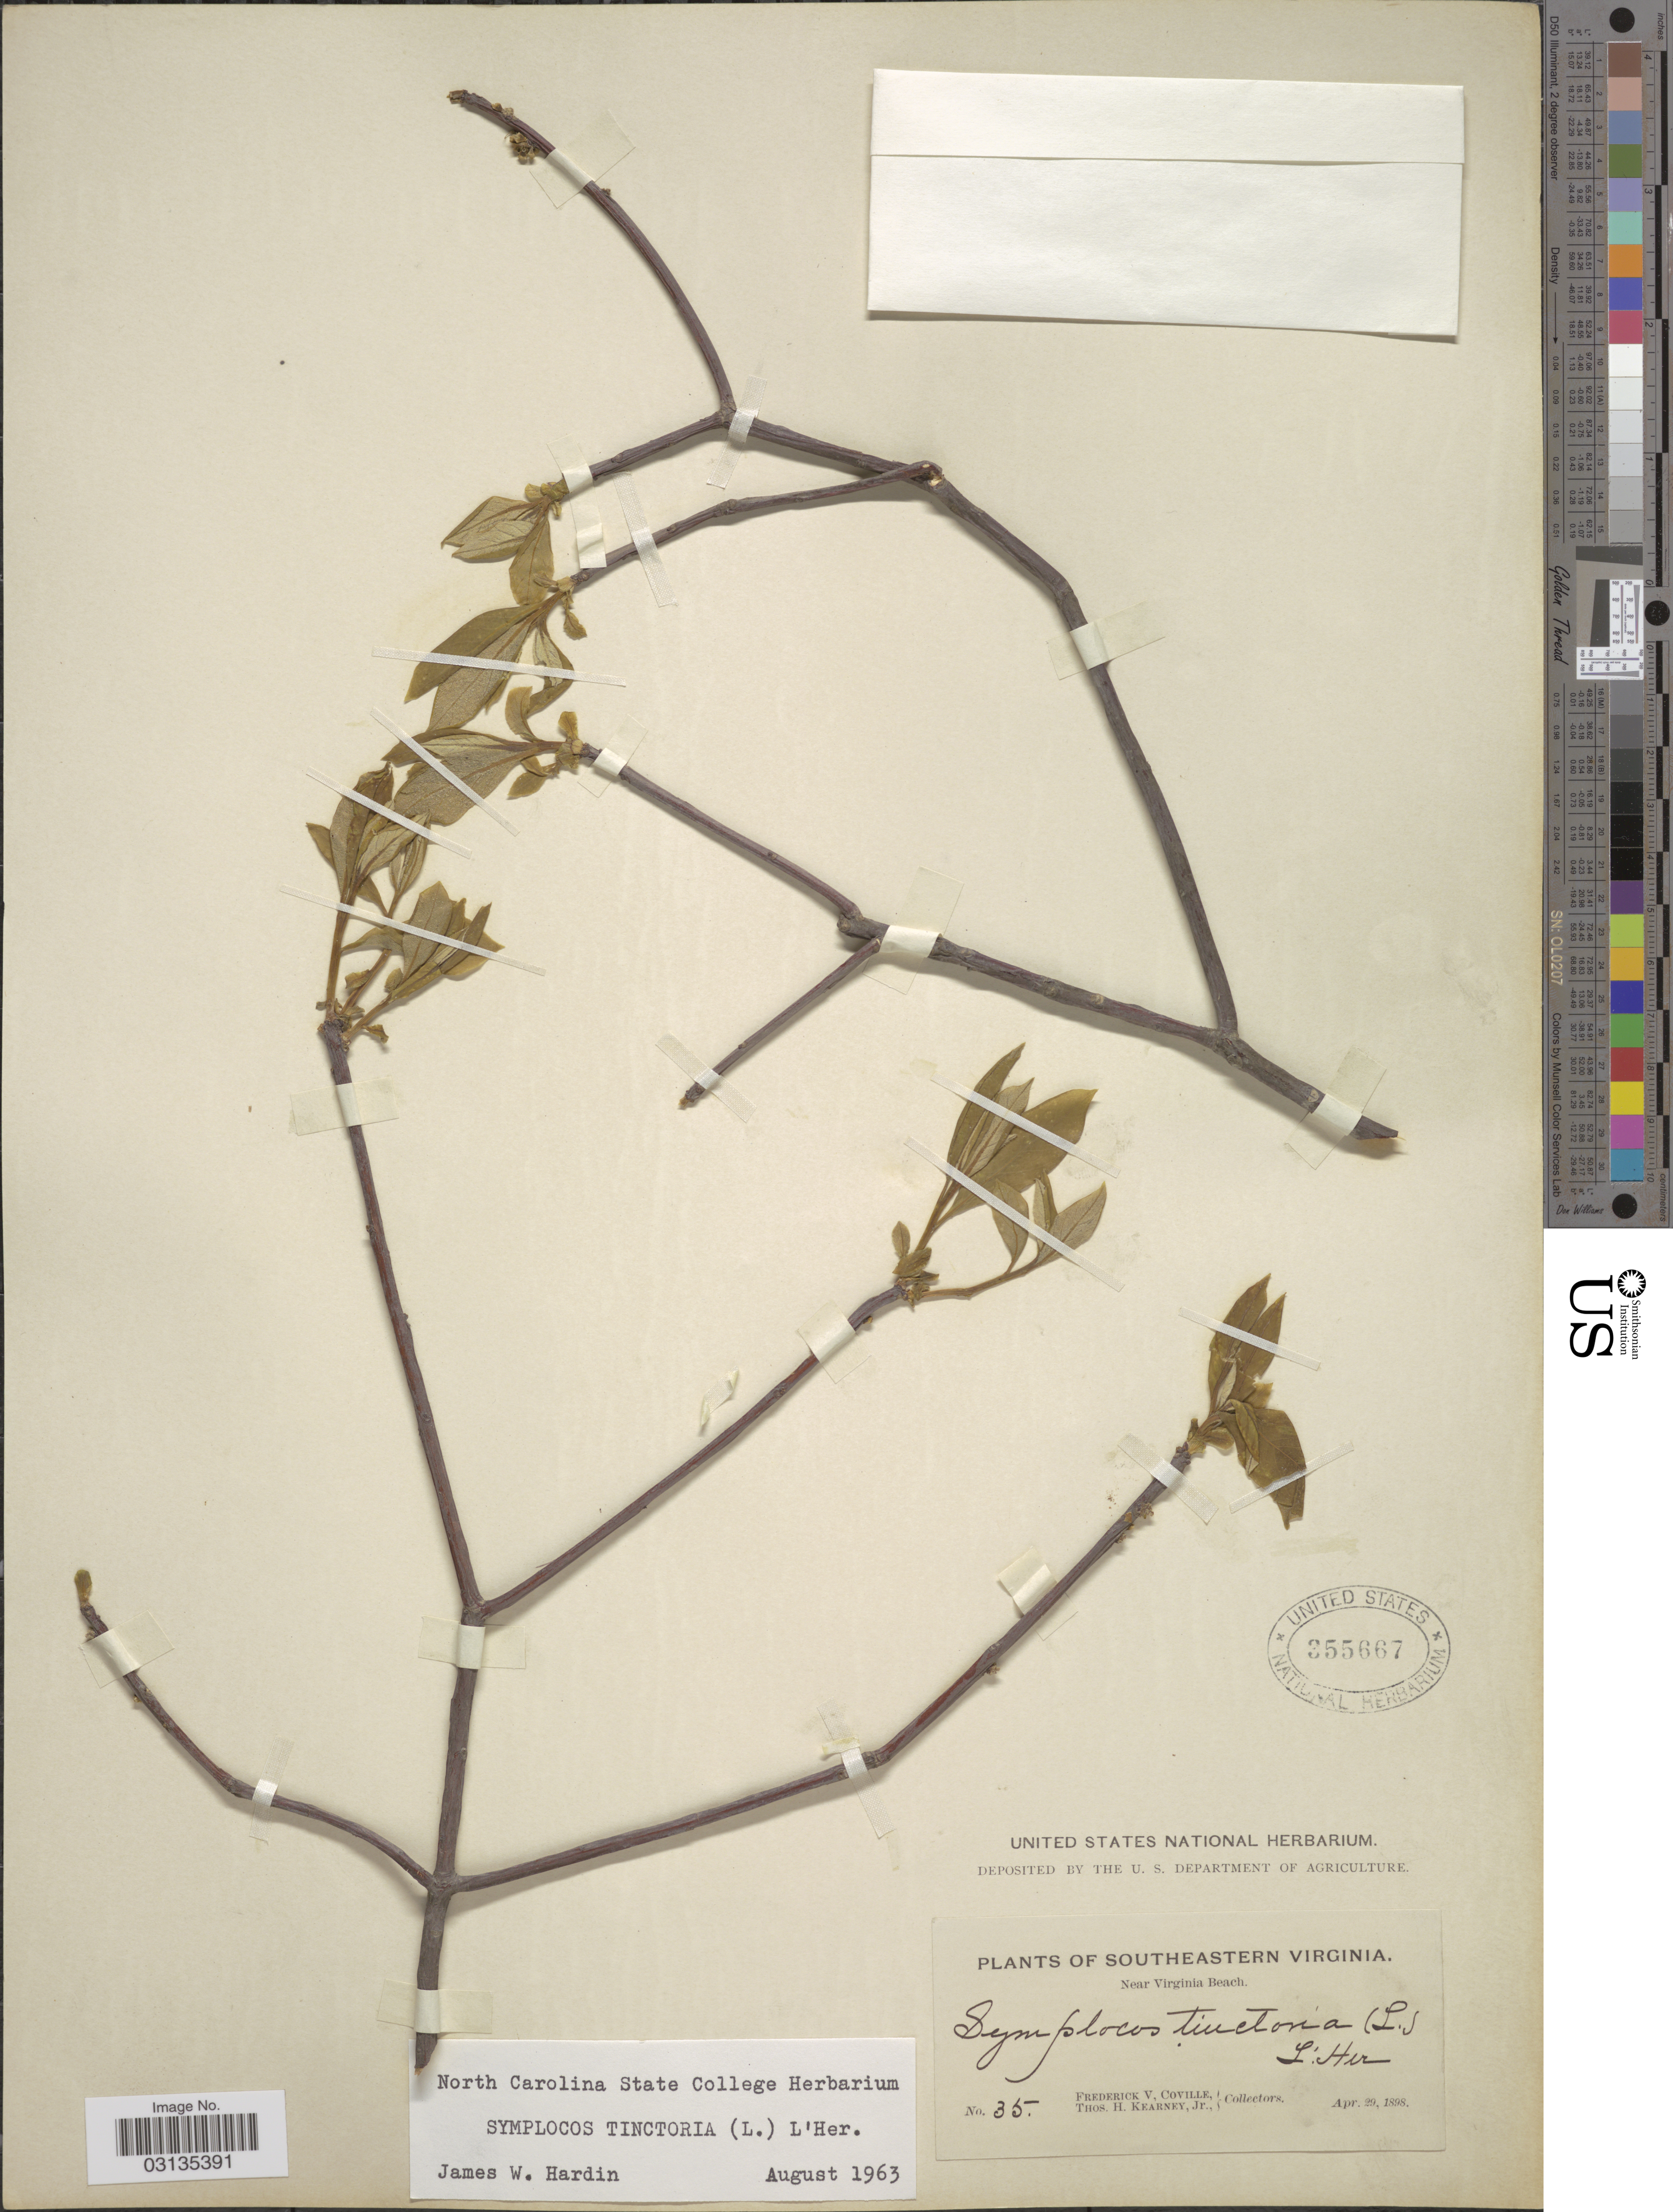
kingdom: Plantae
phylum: Tracheophyta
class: Magnoliopsida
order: Ericales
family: Symplocaceae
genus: Symplocos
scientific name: Symplocos tinctoria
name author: (L.) L'Hér.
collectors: F. V. Coville & T. H. Kearney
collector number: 35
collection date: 1898-04-29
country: United States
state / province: Virginia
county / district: City of Virginia Beach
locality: Southeastern Virginia. Near Virginia Beach.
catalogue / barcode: US 355667